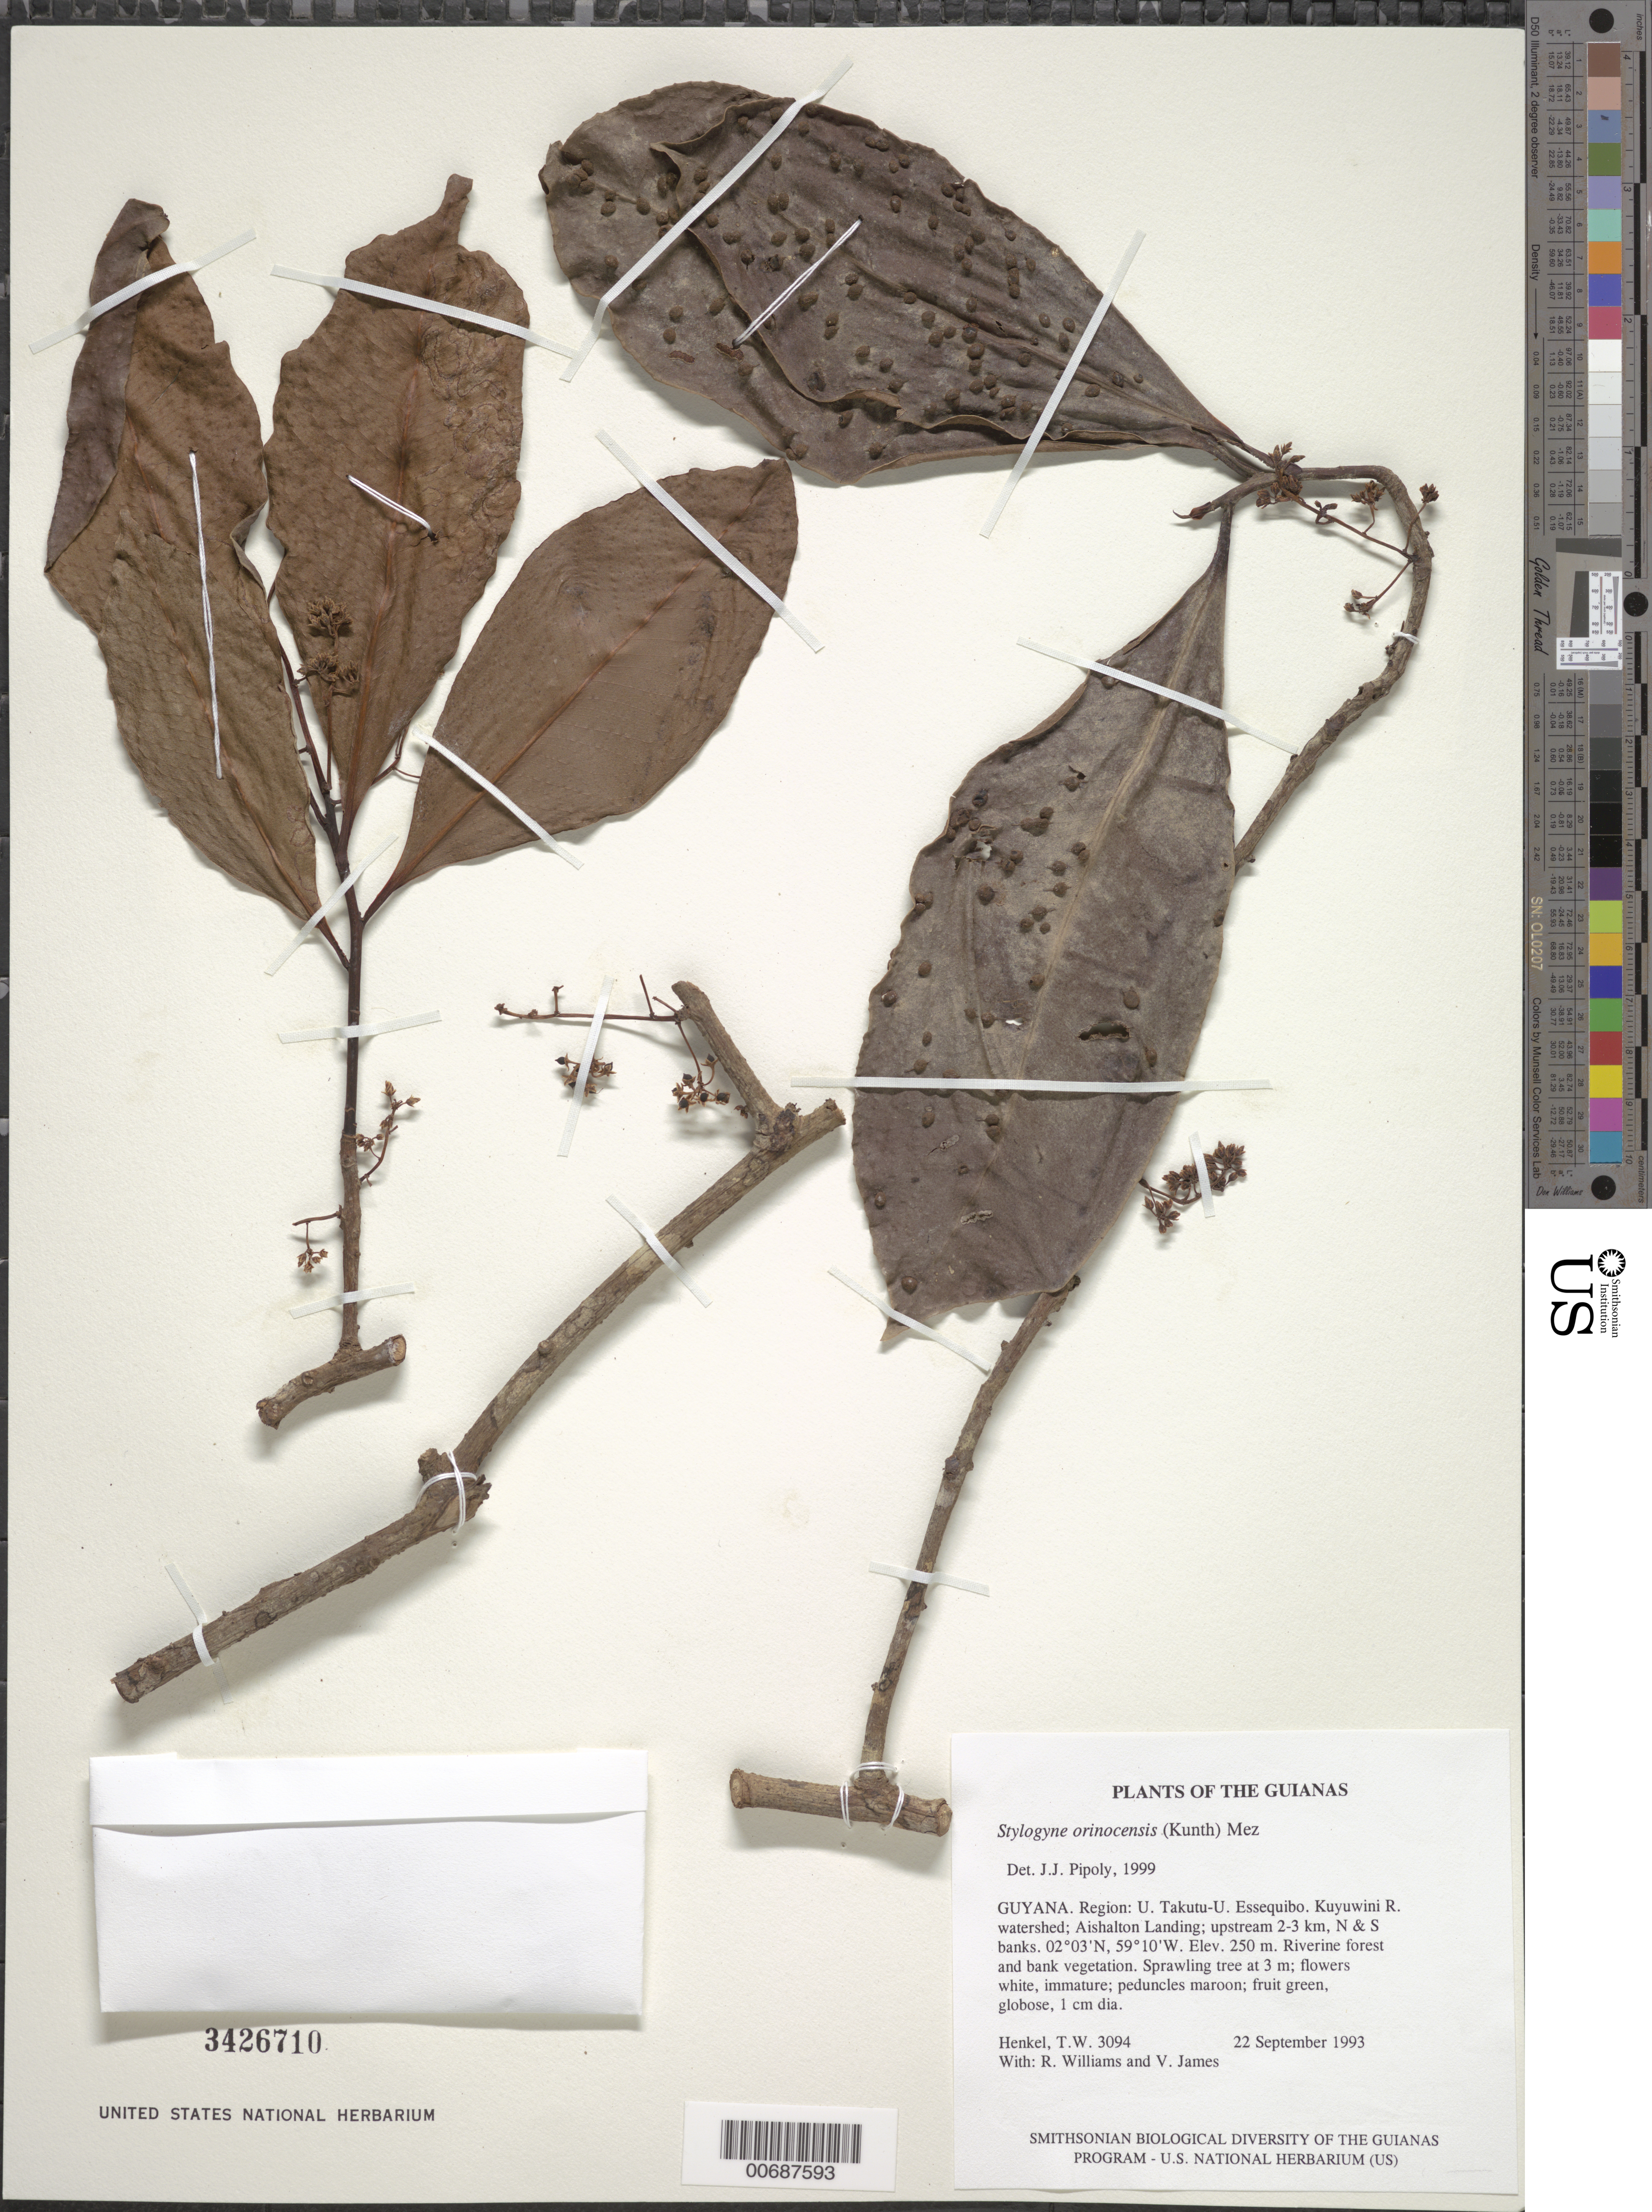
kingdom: Plantae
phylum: Tracheophyta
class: Magnoliopsida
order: Ericales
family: Primulaceae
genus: Stylogyne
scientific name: Stylogyne orinocensis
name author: (Kunth) Mez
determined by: Pipoly, J. J., III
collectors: T. Henkel, R. Williams & V. James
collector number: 3094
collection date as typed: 22 September 1993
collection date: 1993-09-22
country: Guyana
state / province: U. Takutu-U. Essequibo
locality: Kuyuwini R. watershed; Aishalton Landing; upstream 2-3 km, N & S banks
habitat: Riverine forest and bank vegetation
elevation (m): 250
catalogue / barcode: US 3426710